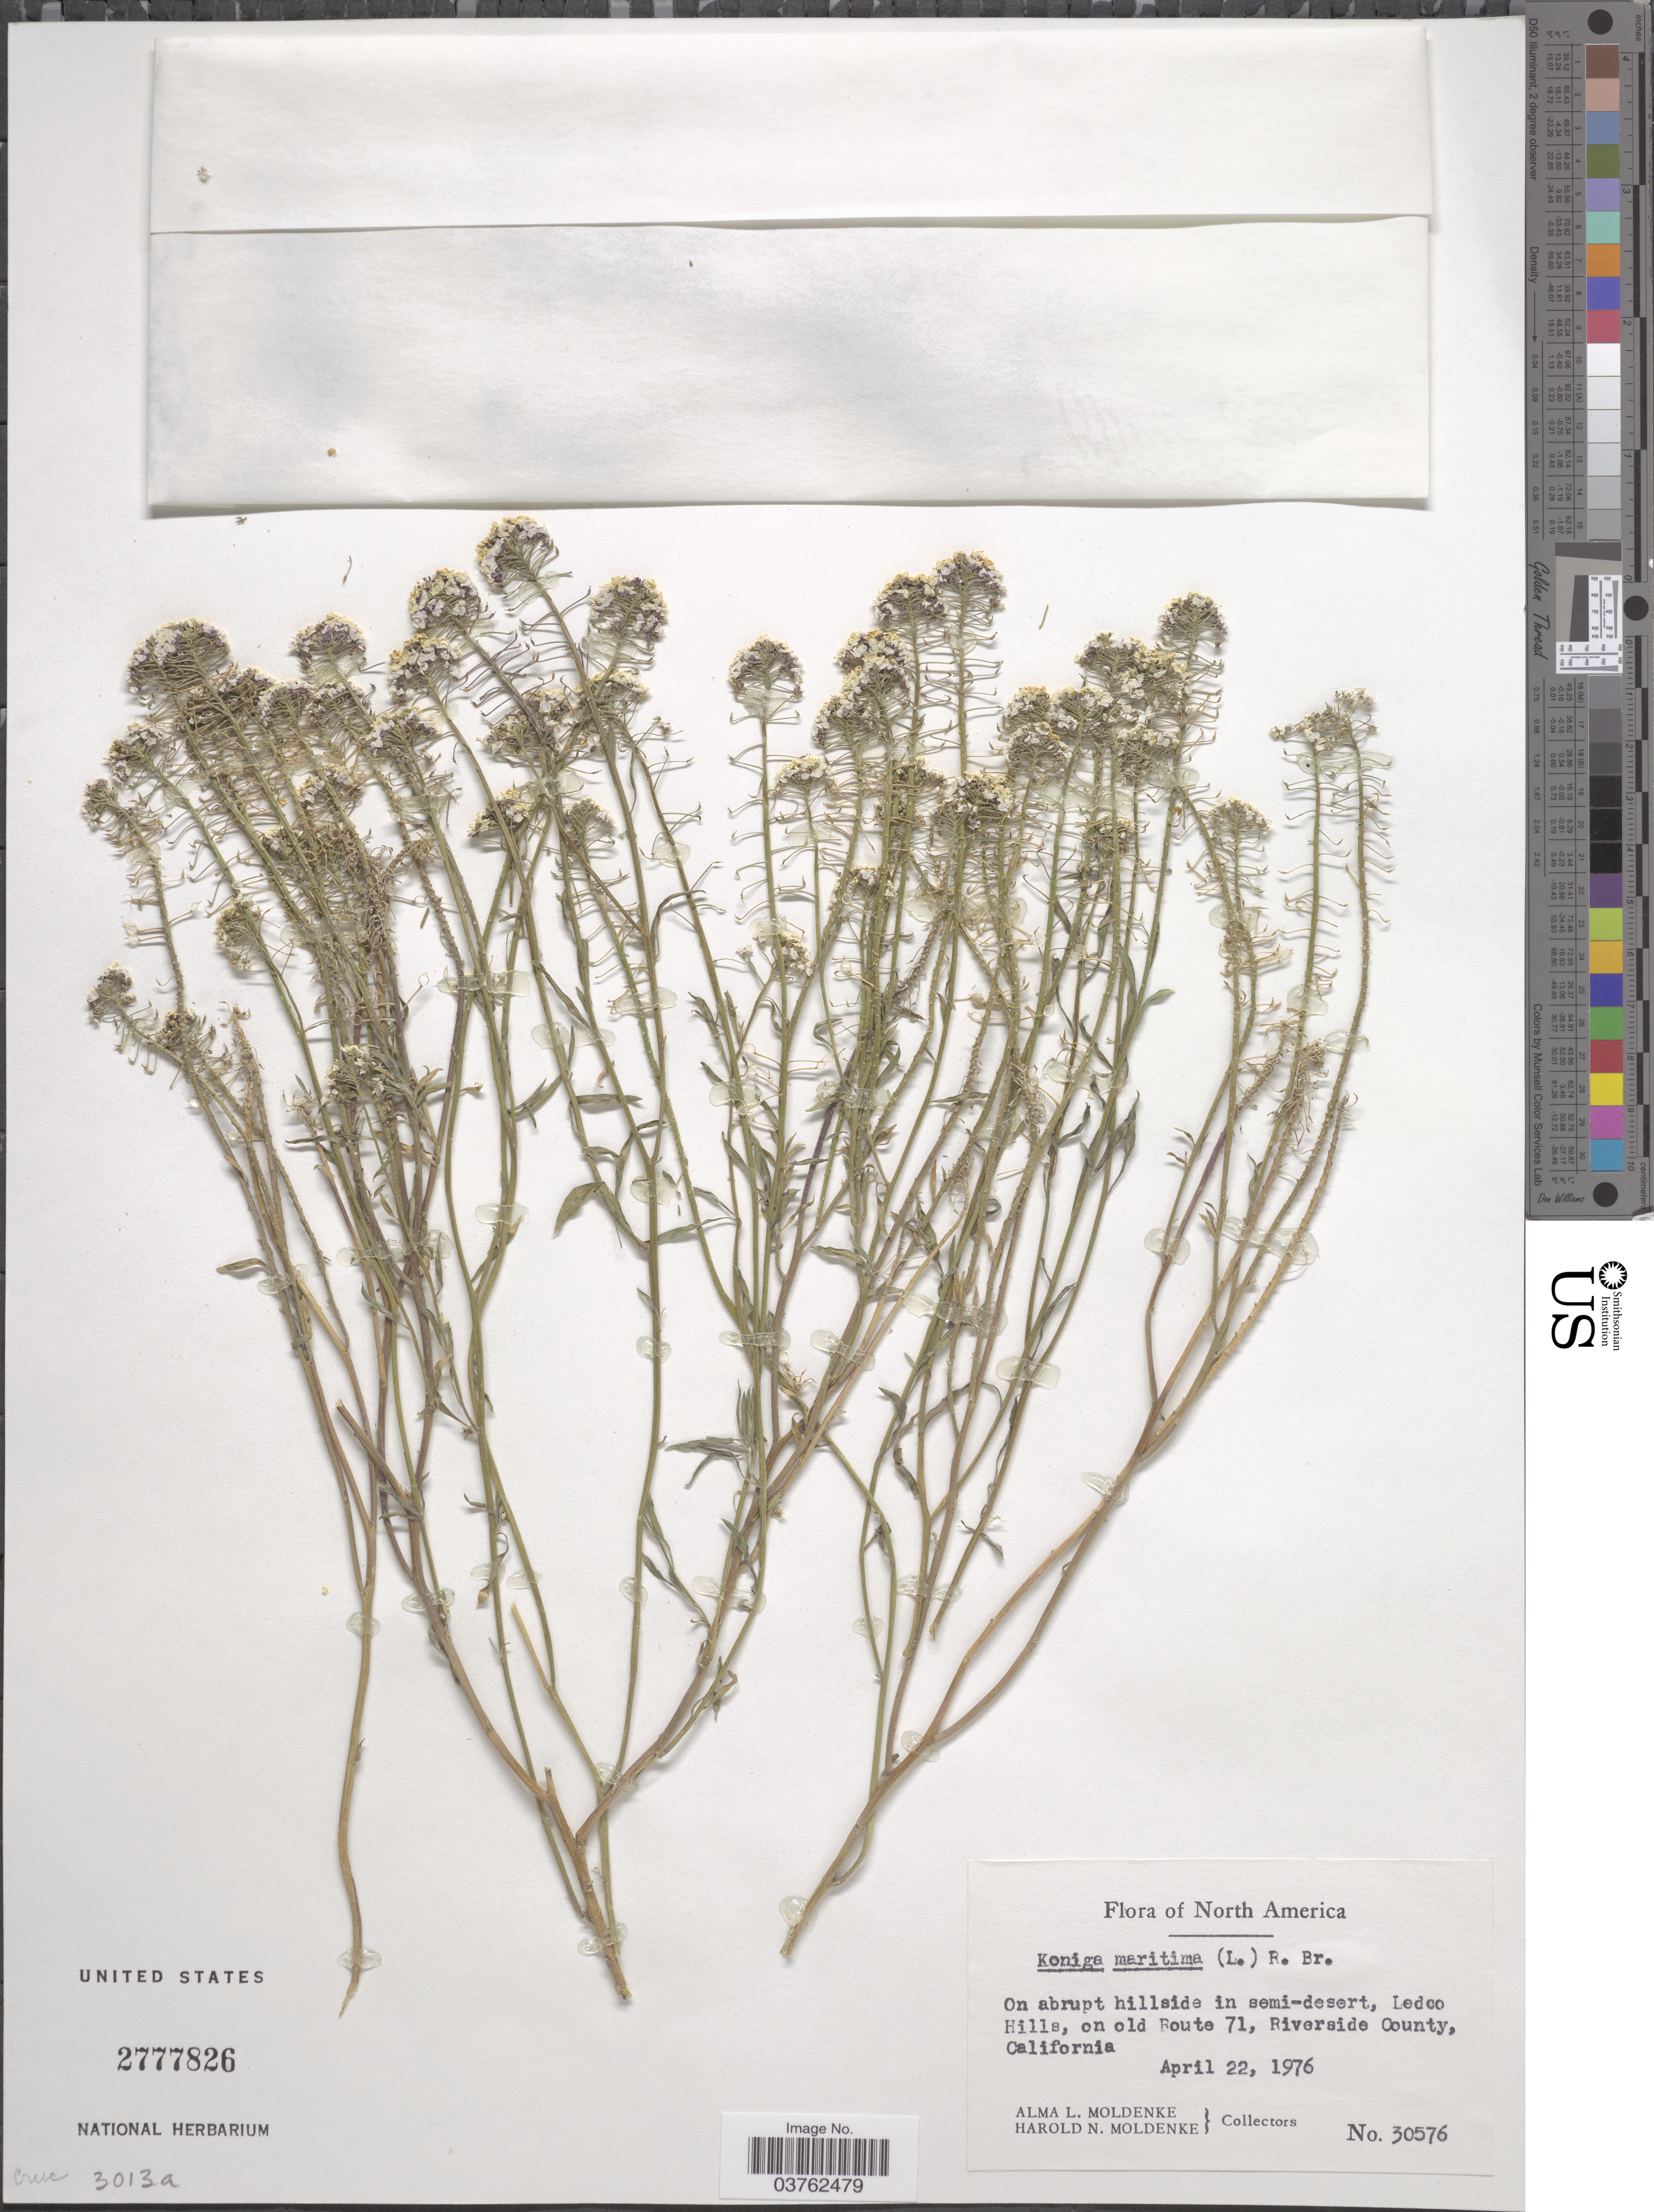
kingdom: Plantae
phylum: Tracheophyta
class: Magnoliopsida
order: Brassicales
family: Brassicaceae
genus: Lobularia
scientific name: Lobularia maritima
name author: (L.) Desv.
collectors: A. L. Moldenke & H. N. Moldenke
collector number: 30576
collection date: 1976-04-22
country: United States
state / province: California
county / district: Riverside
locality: On abrupt hillside in semi-desert, Ledco Hills, on old Route 71, Riverside County.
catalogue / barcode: US 2777826